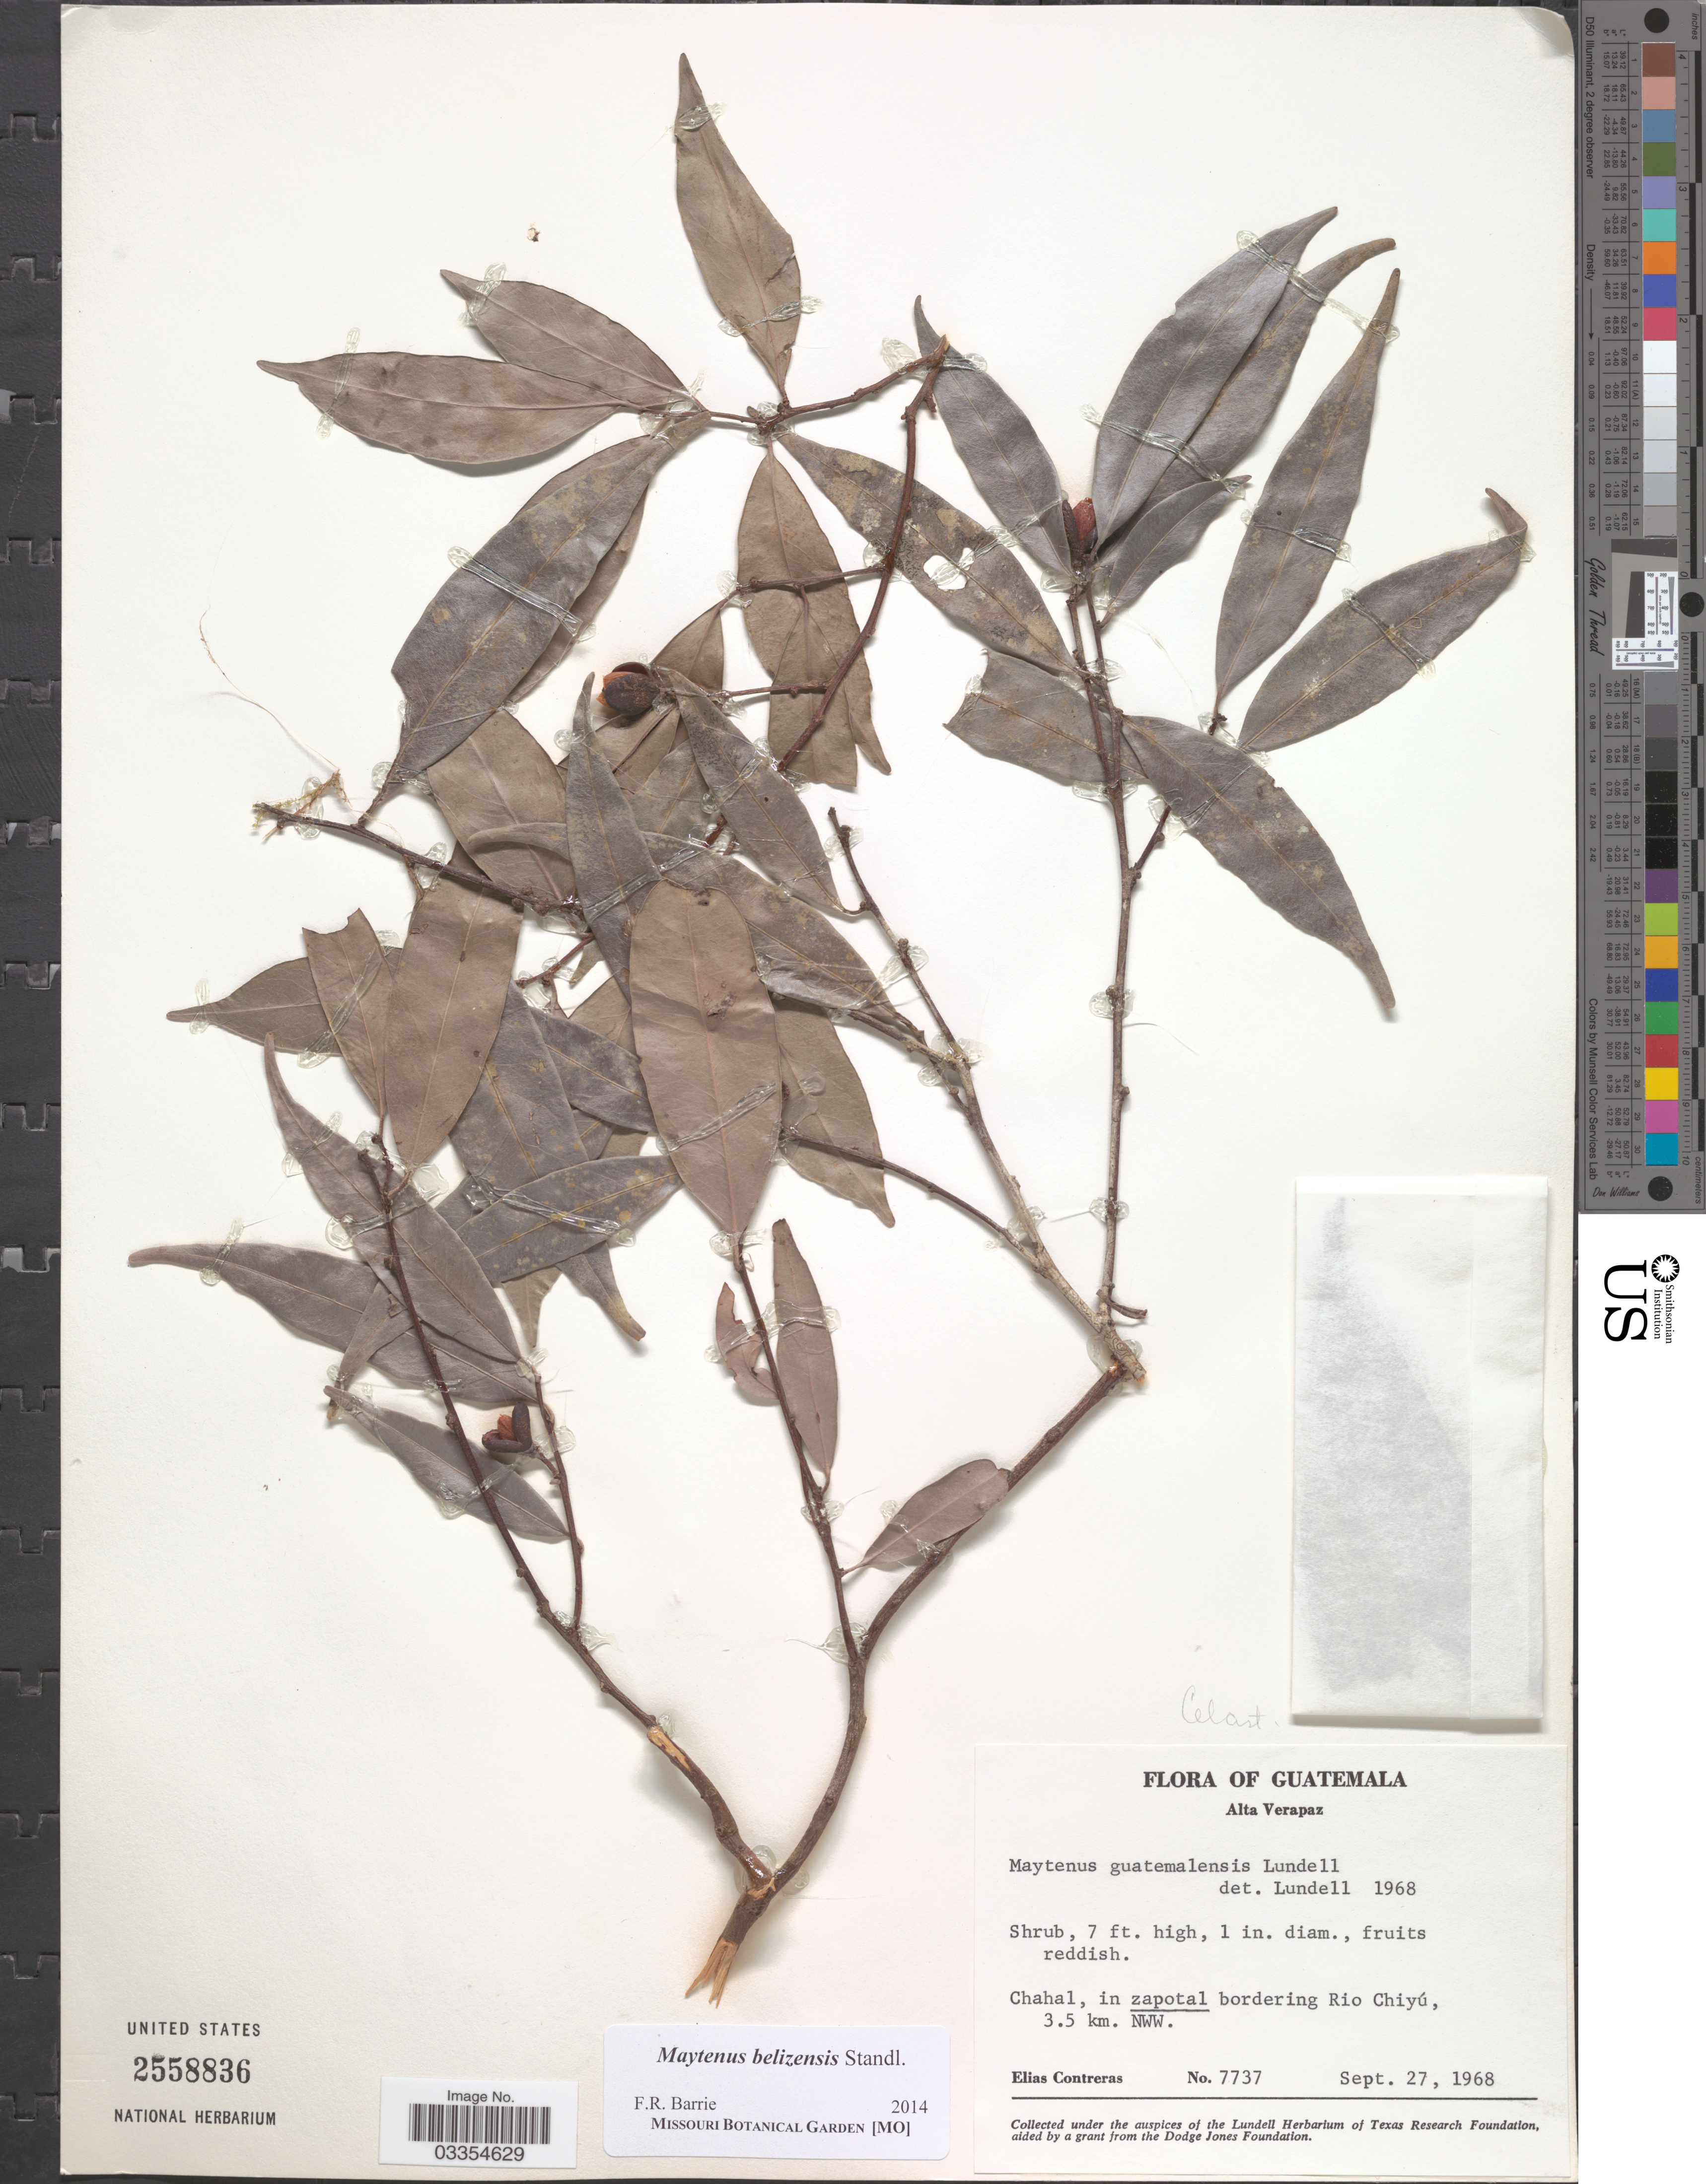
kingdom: Plantae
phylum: Tracheophyta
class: Magnoliopsida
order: Celastrales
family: Celastraceae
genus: Maytenus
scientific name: Maytenus belizensis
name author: Standl.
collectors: E. Contreras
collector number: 7737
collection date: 1968-09-27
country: Guatemala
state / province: Alta Verapaz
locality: Chahal, in zapotal bordering Rio Chiyú, 3.5 km. NWW.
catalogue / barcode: US 2558836